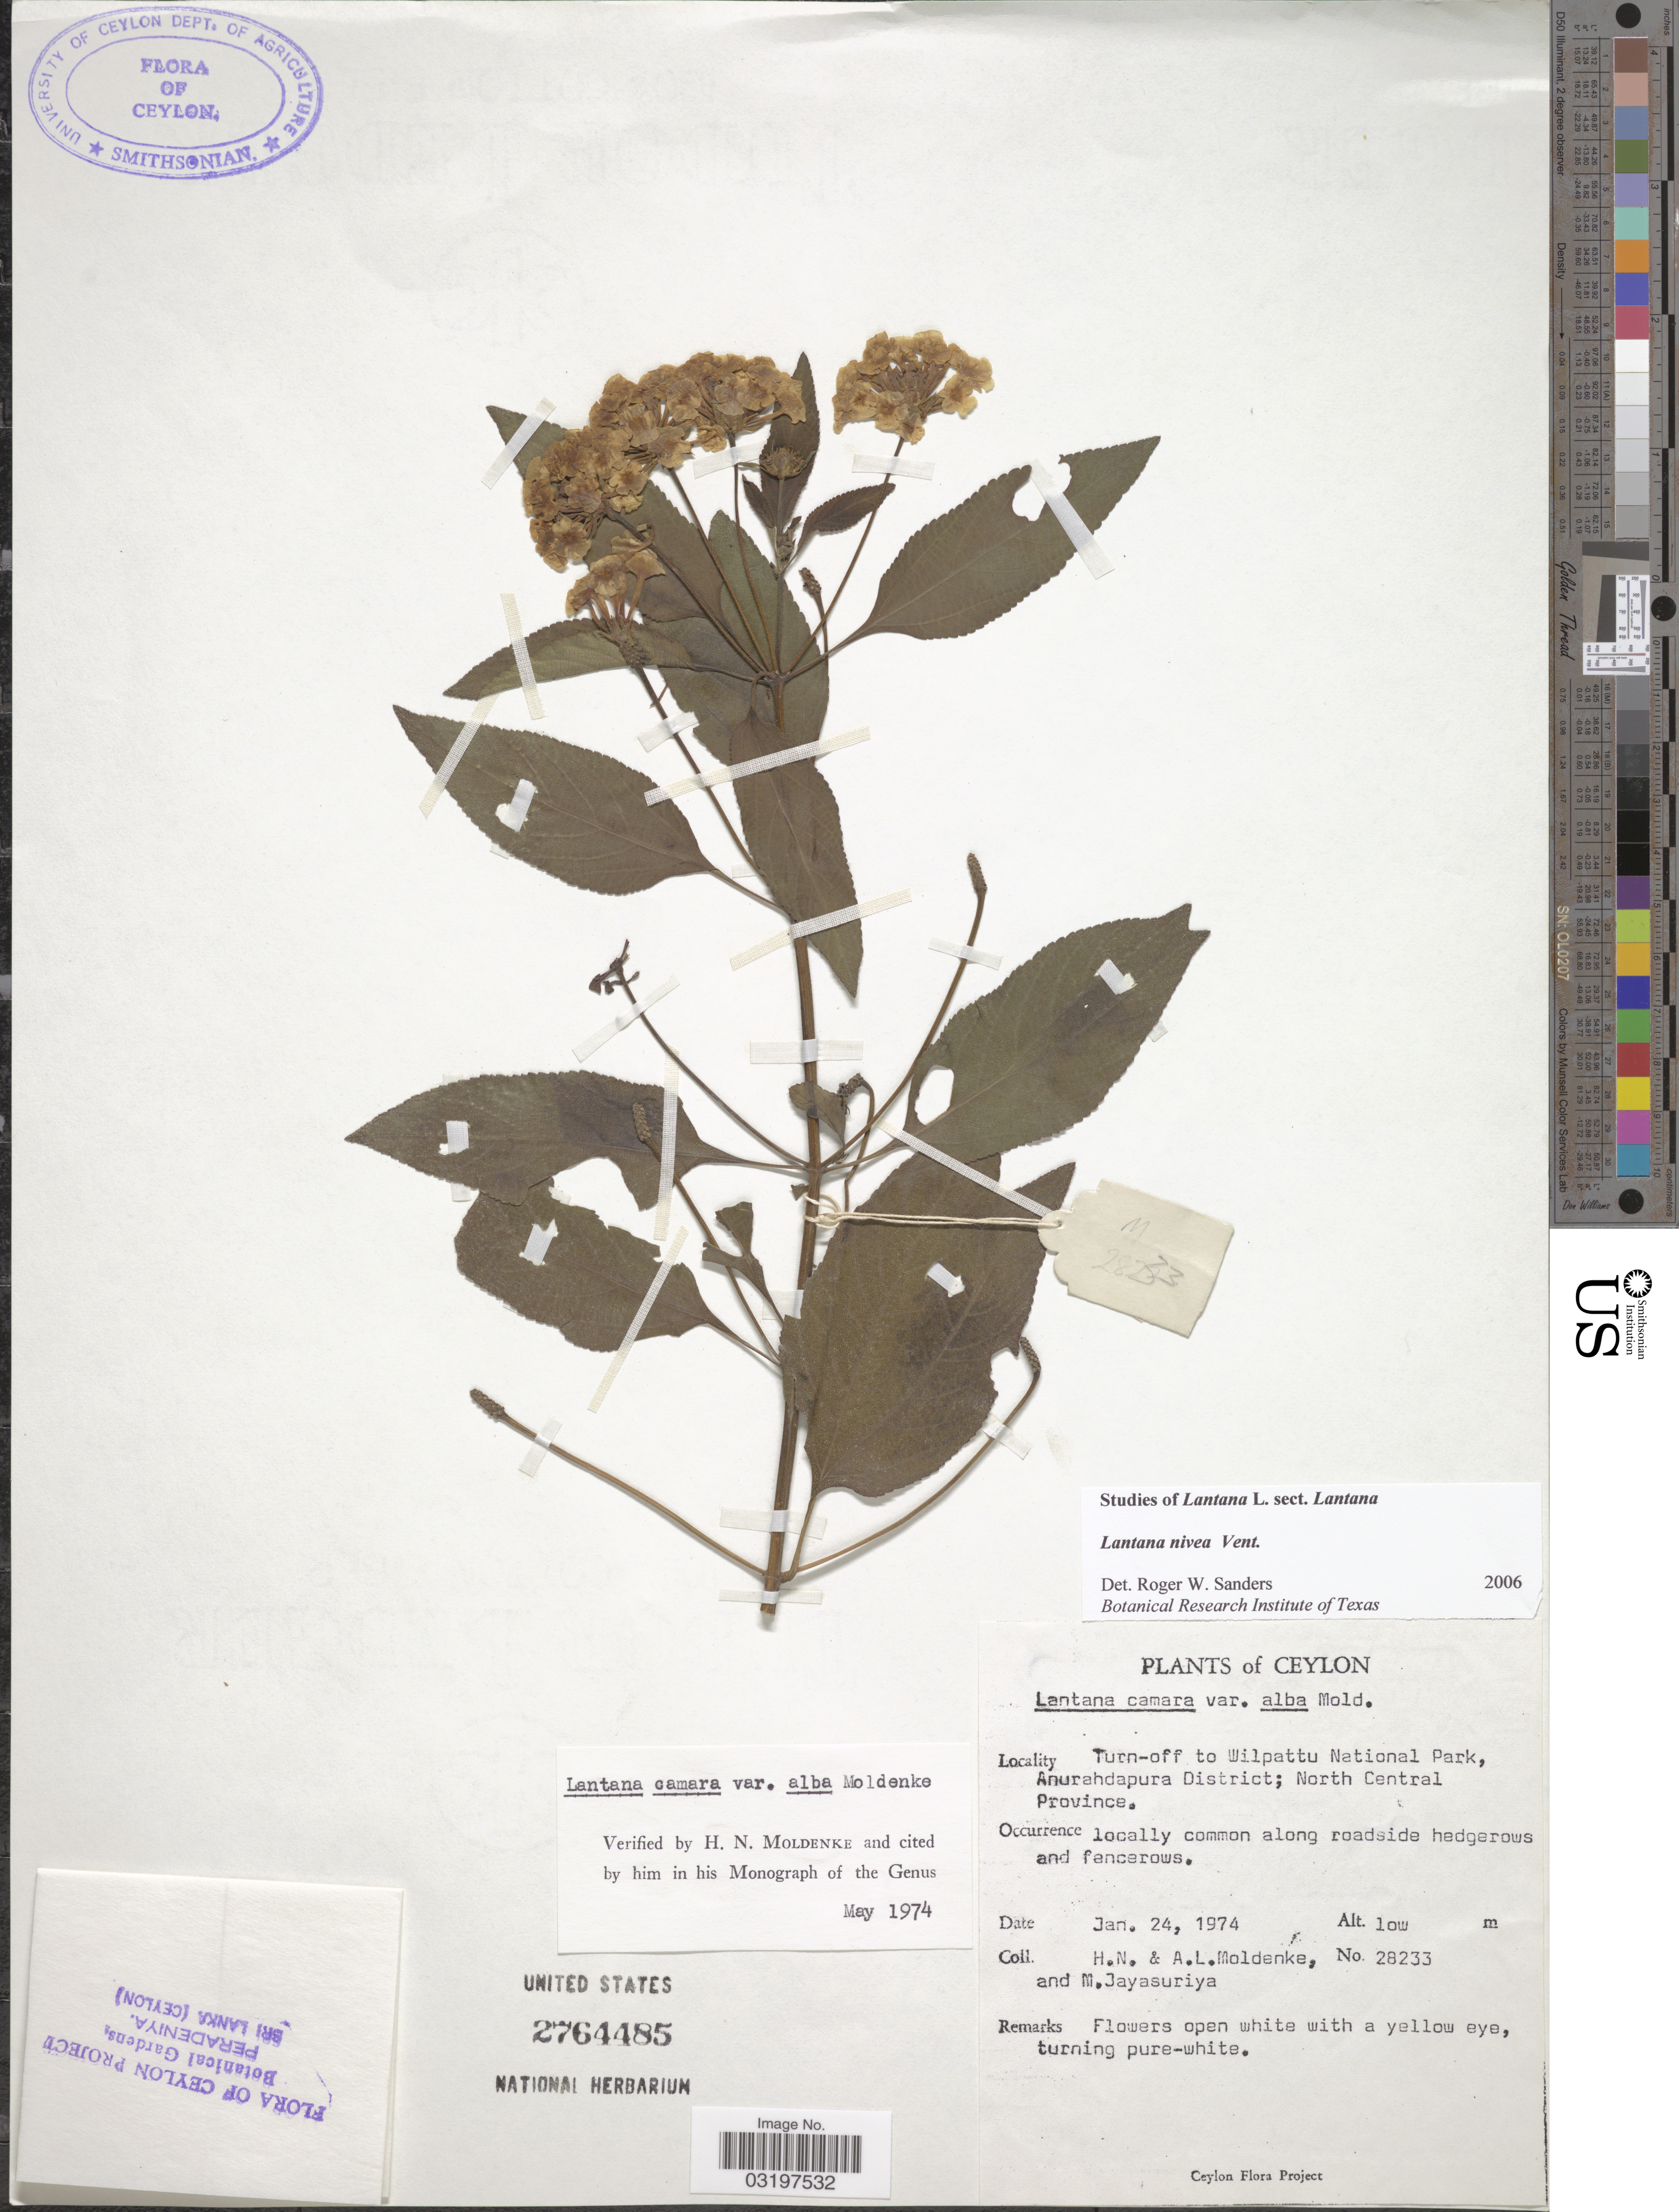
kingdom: Plantae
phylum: Tracheophyta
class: Magnoliopsida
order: Lamiales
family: Verbenaceae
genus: Lantana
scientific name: Lantana nivea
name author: Vent.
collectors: H. N. Moldenke, A. L. Moldenke & M. Jayasuriya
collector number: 28233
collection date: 1974-01-24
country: Sri Lanka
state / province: North Central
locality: Ceylon. Turn-off to Wilpattu National Park, Anuradhapura District.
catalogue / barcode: US 2764485